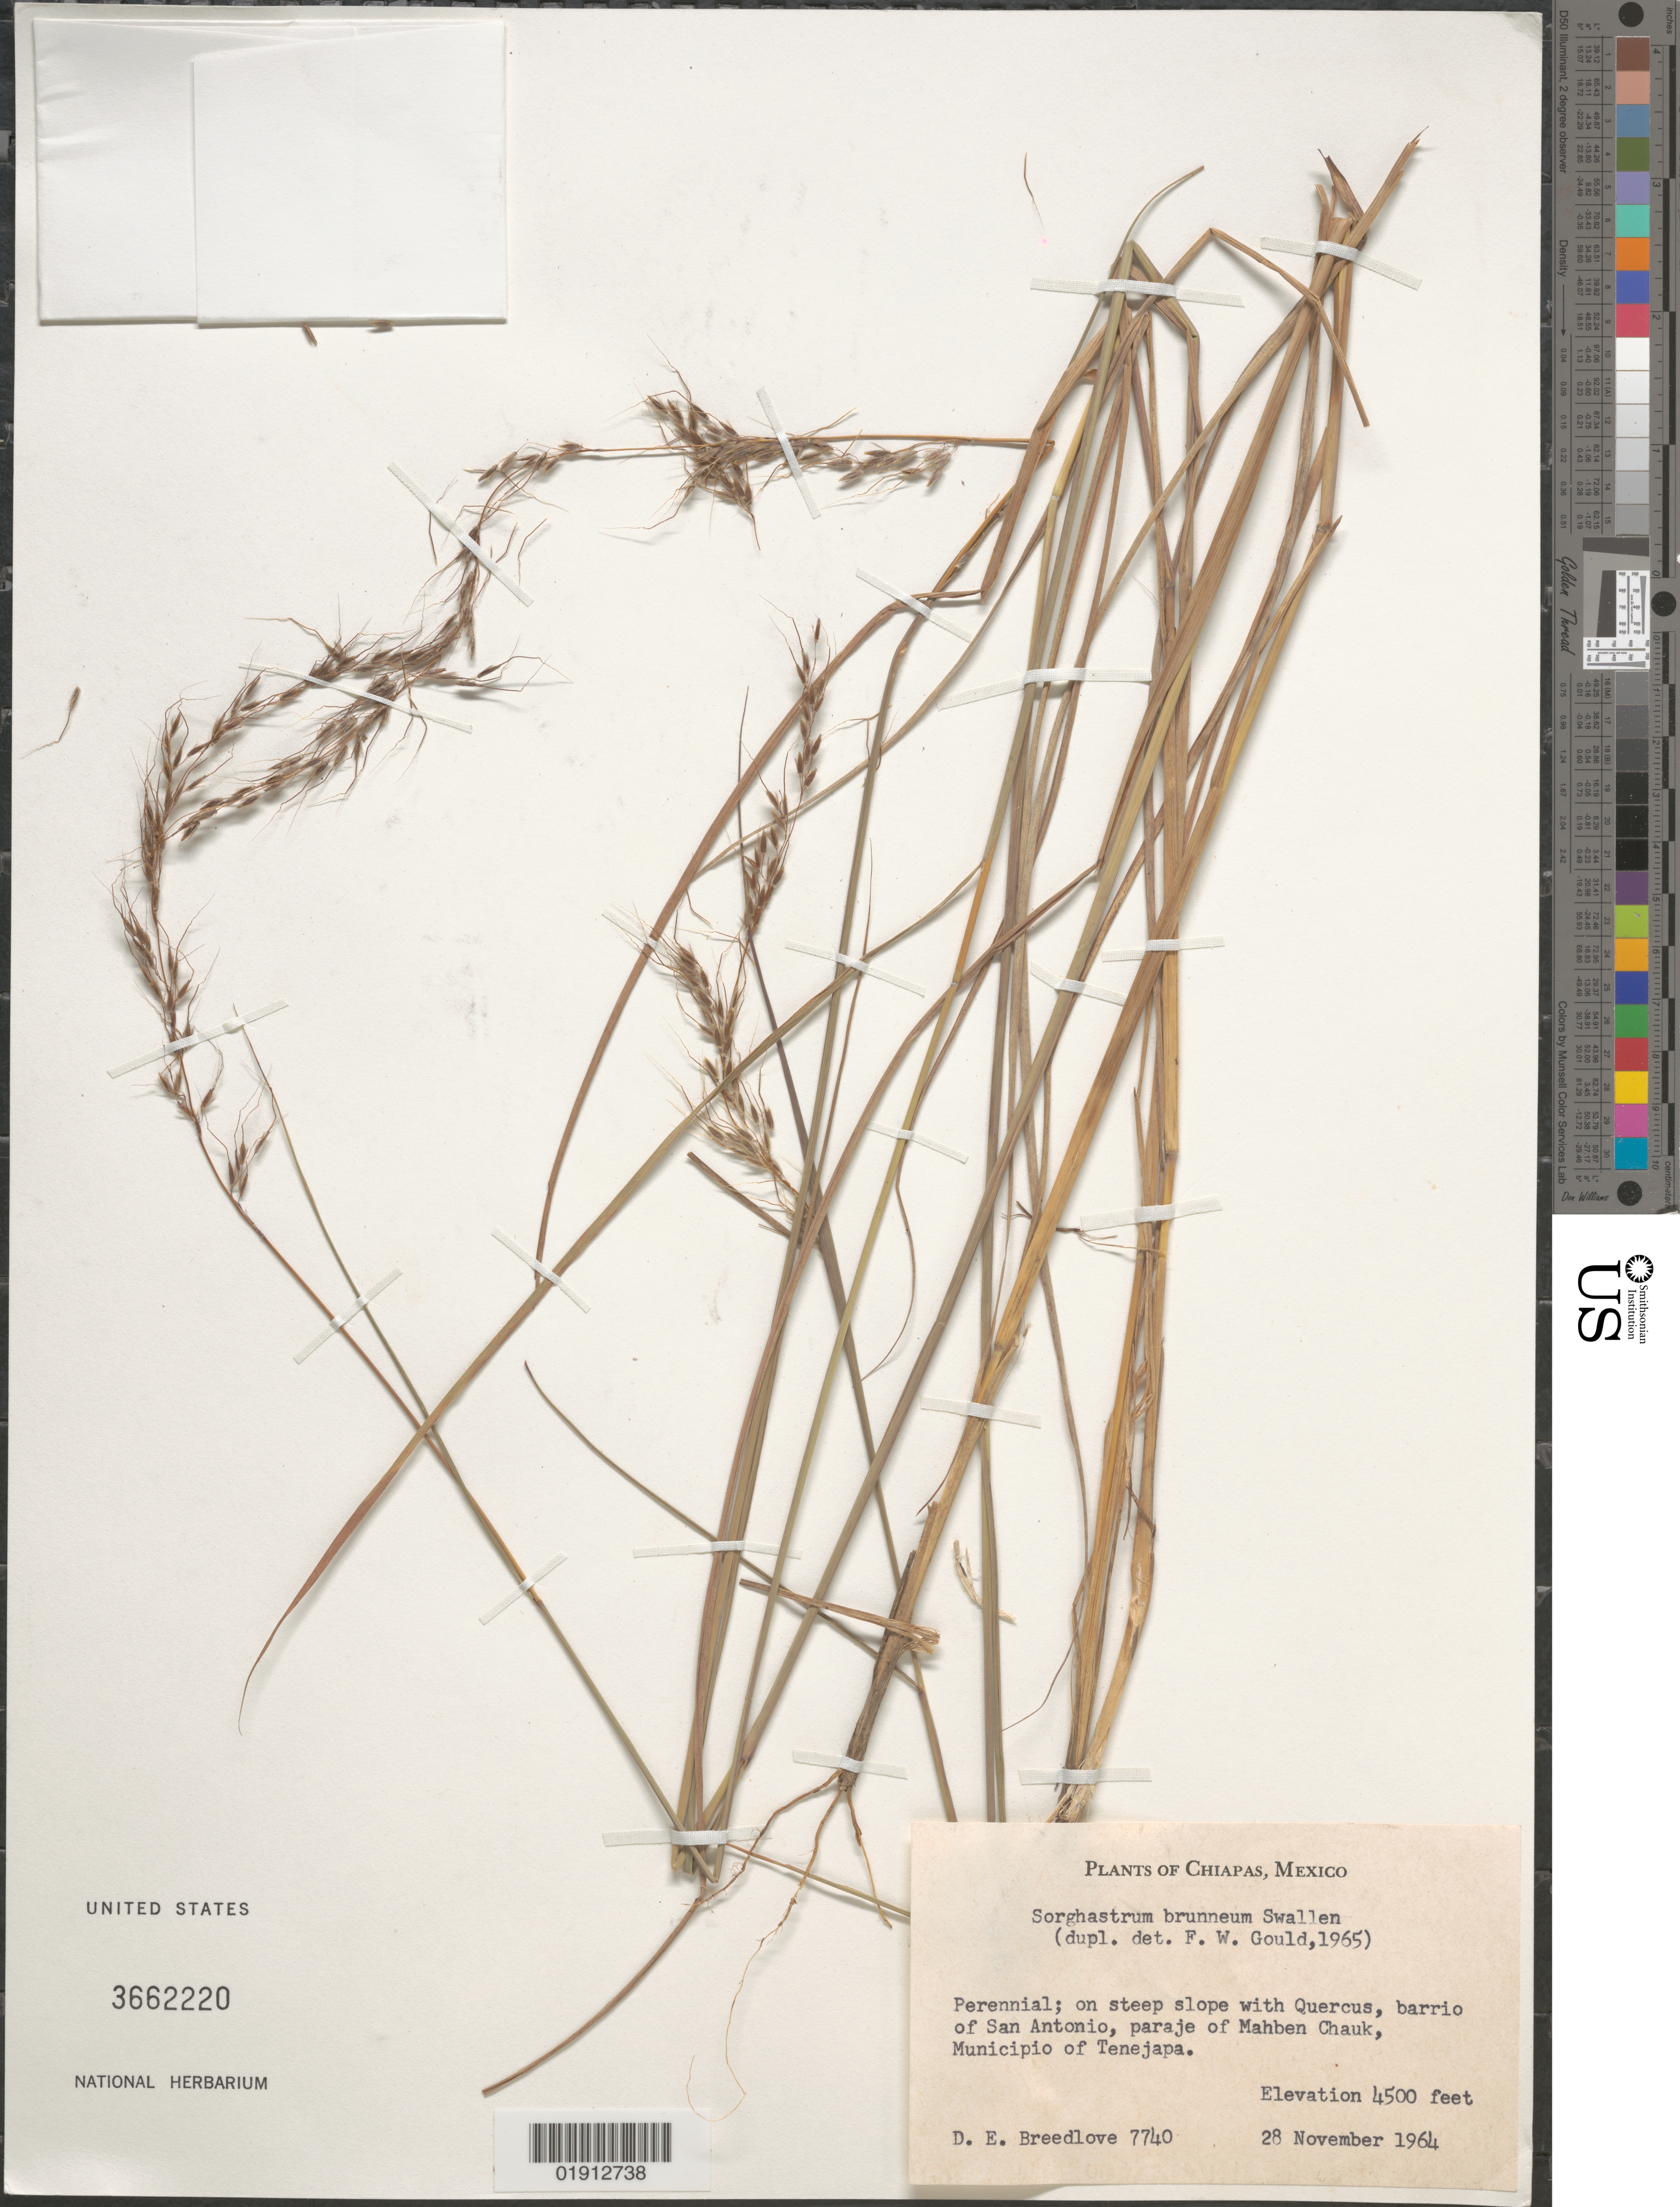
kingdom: Plantae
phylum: Tracheophyta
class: Liliopsida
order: Poales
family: Poaceae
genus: Sorghastrum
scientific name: Sorghastrum brunneum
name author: Swallen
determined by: Gould, F. W.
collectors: D. E. Breedlove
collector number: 7740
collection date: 1964-11-28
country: Mexico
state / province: Chiapas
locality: Barrio of San Antonio, paraje of Mahben Chauk, Municipio of Tenejapa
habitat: On steep slope with Quercus.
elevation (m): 1372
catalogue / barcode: US 3662220